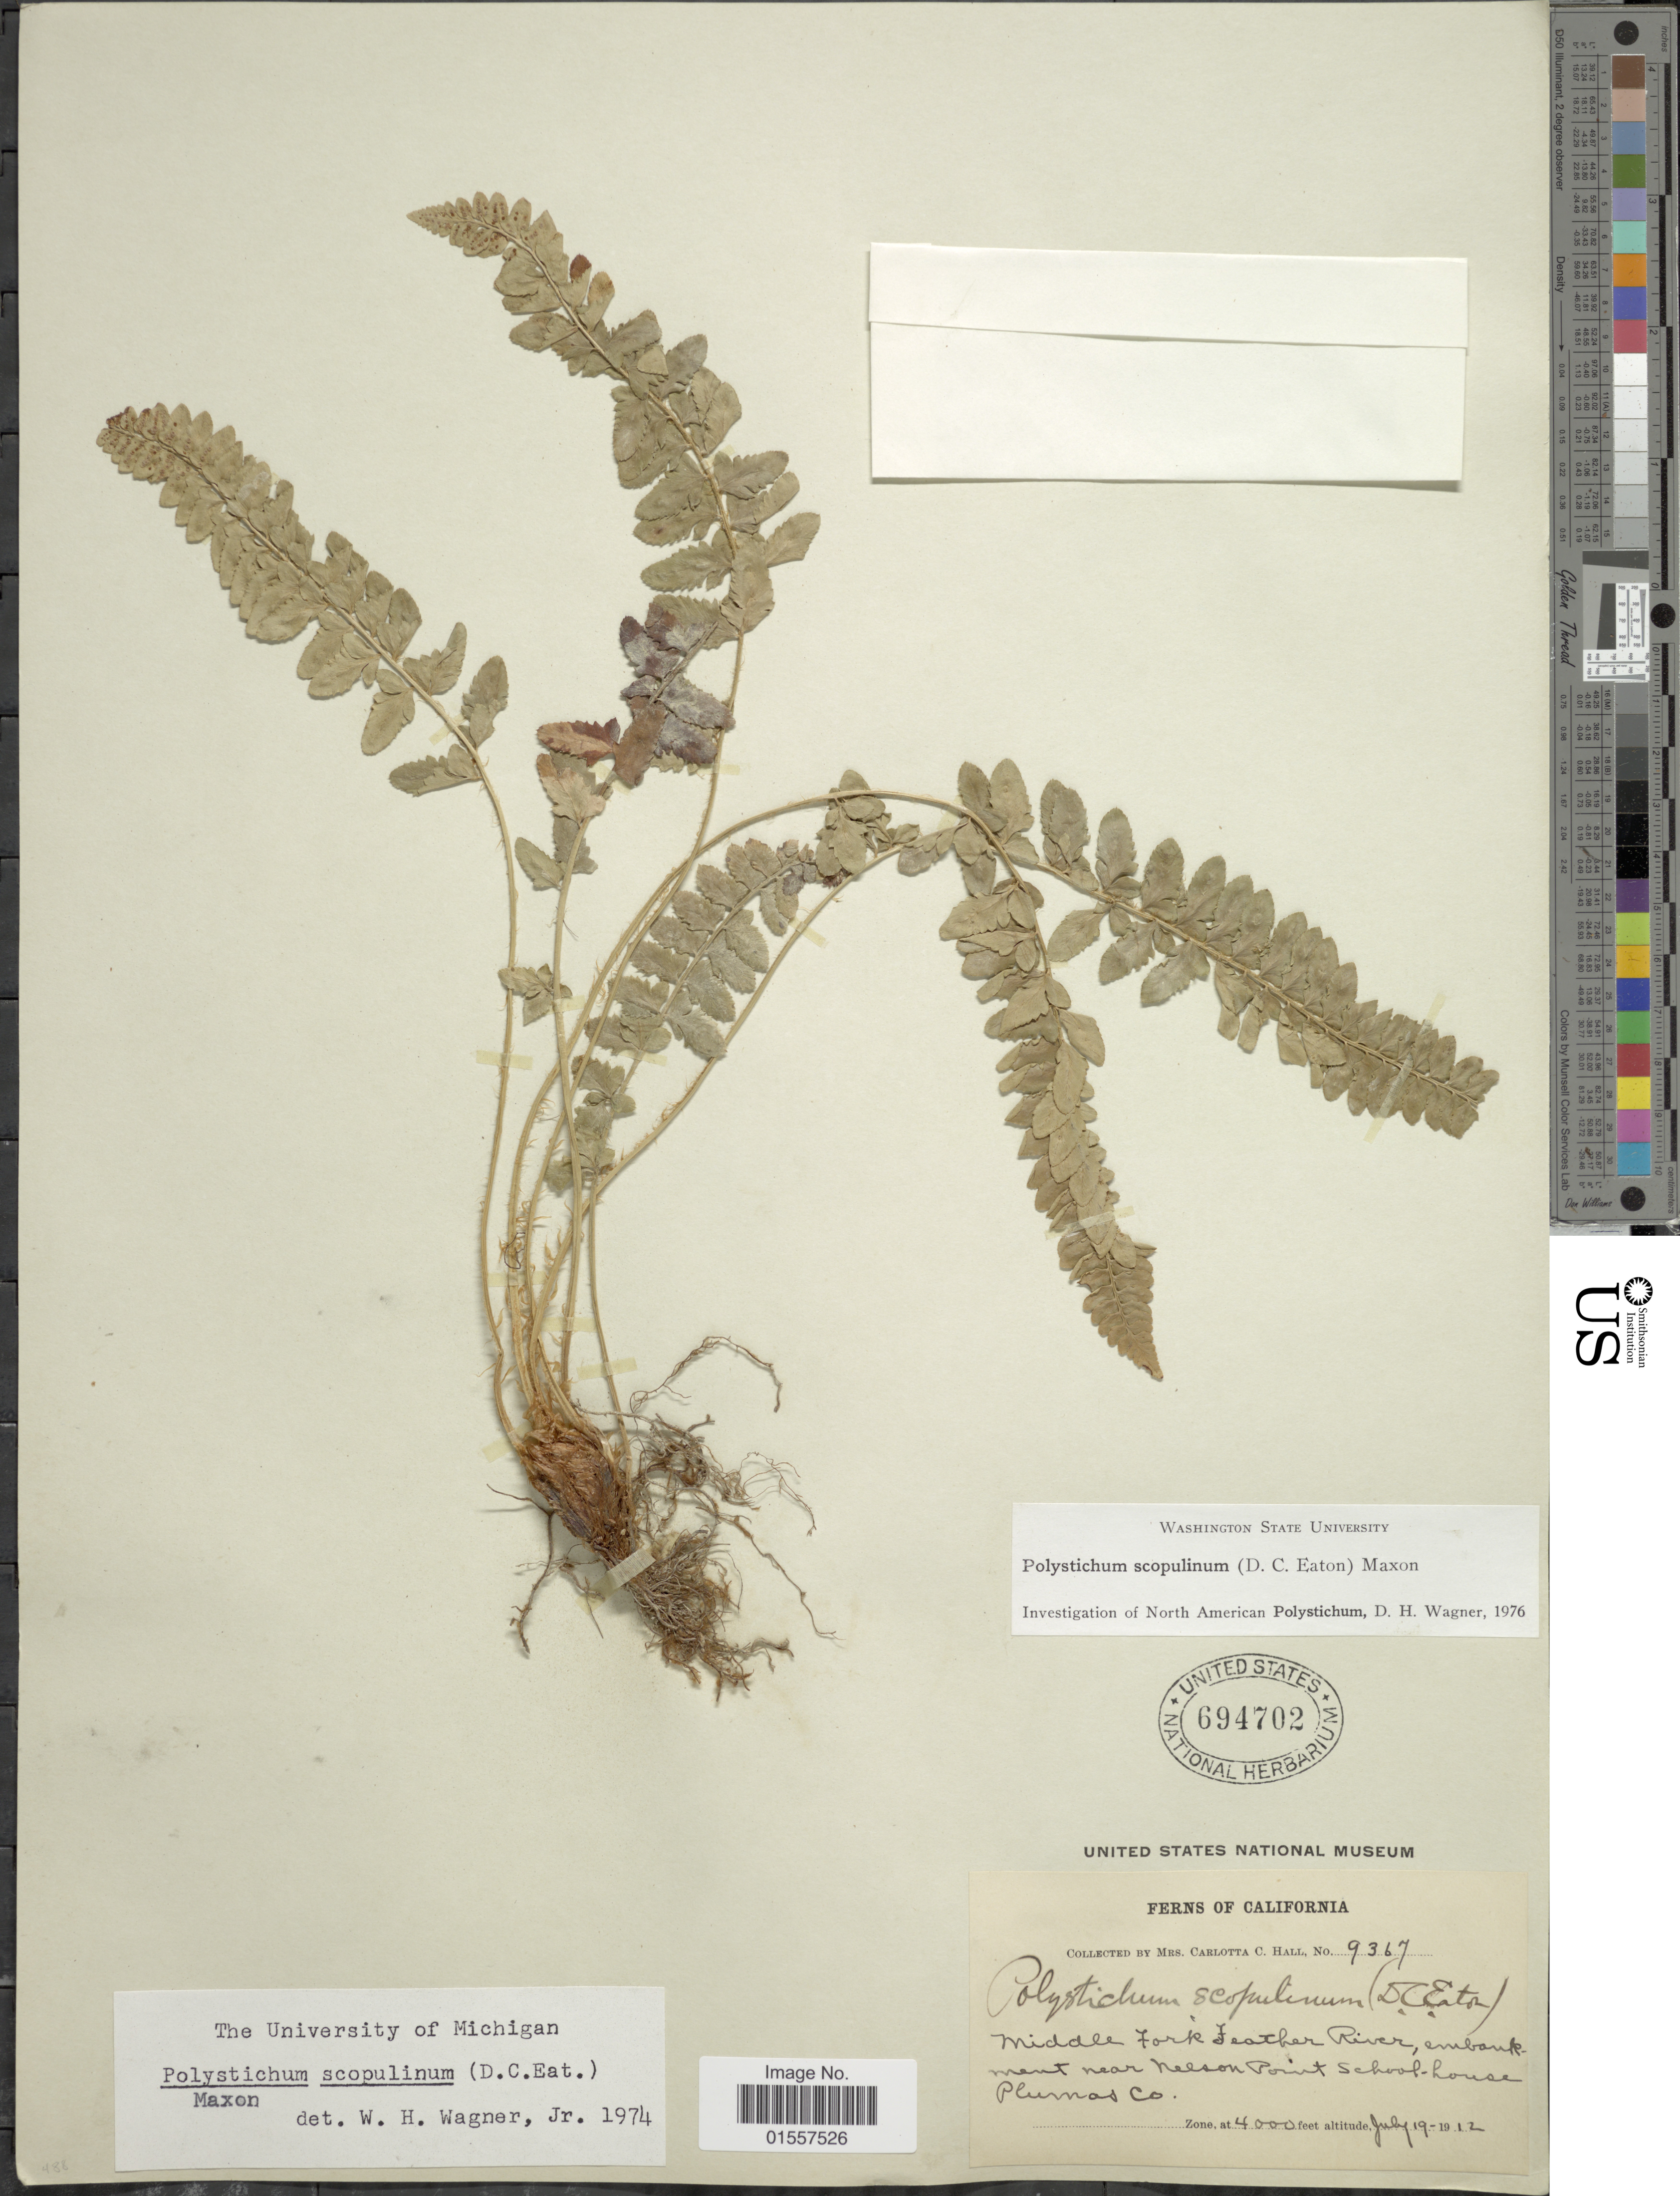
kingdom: Plantae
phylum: Tracheophyta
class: Polypodiopsida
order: Polypodiales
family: Dryopteridaceae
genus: Polystichum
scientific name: Polystichum scopulinum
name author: (D.C. Eaton) Maxon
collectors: C. C. Hall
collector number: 9367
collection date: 1912-07-19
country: United States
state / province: California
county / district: Plumas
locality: Middle Fork Feather River, embankment near Nelson Point School-house, Plumas Co.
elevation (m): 1219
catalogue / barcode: US 694702